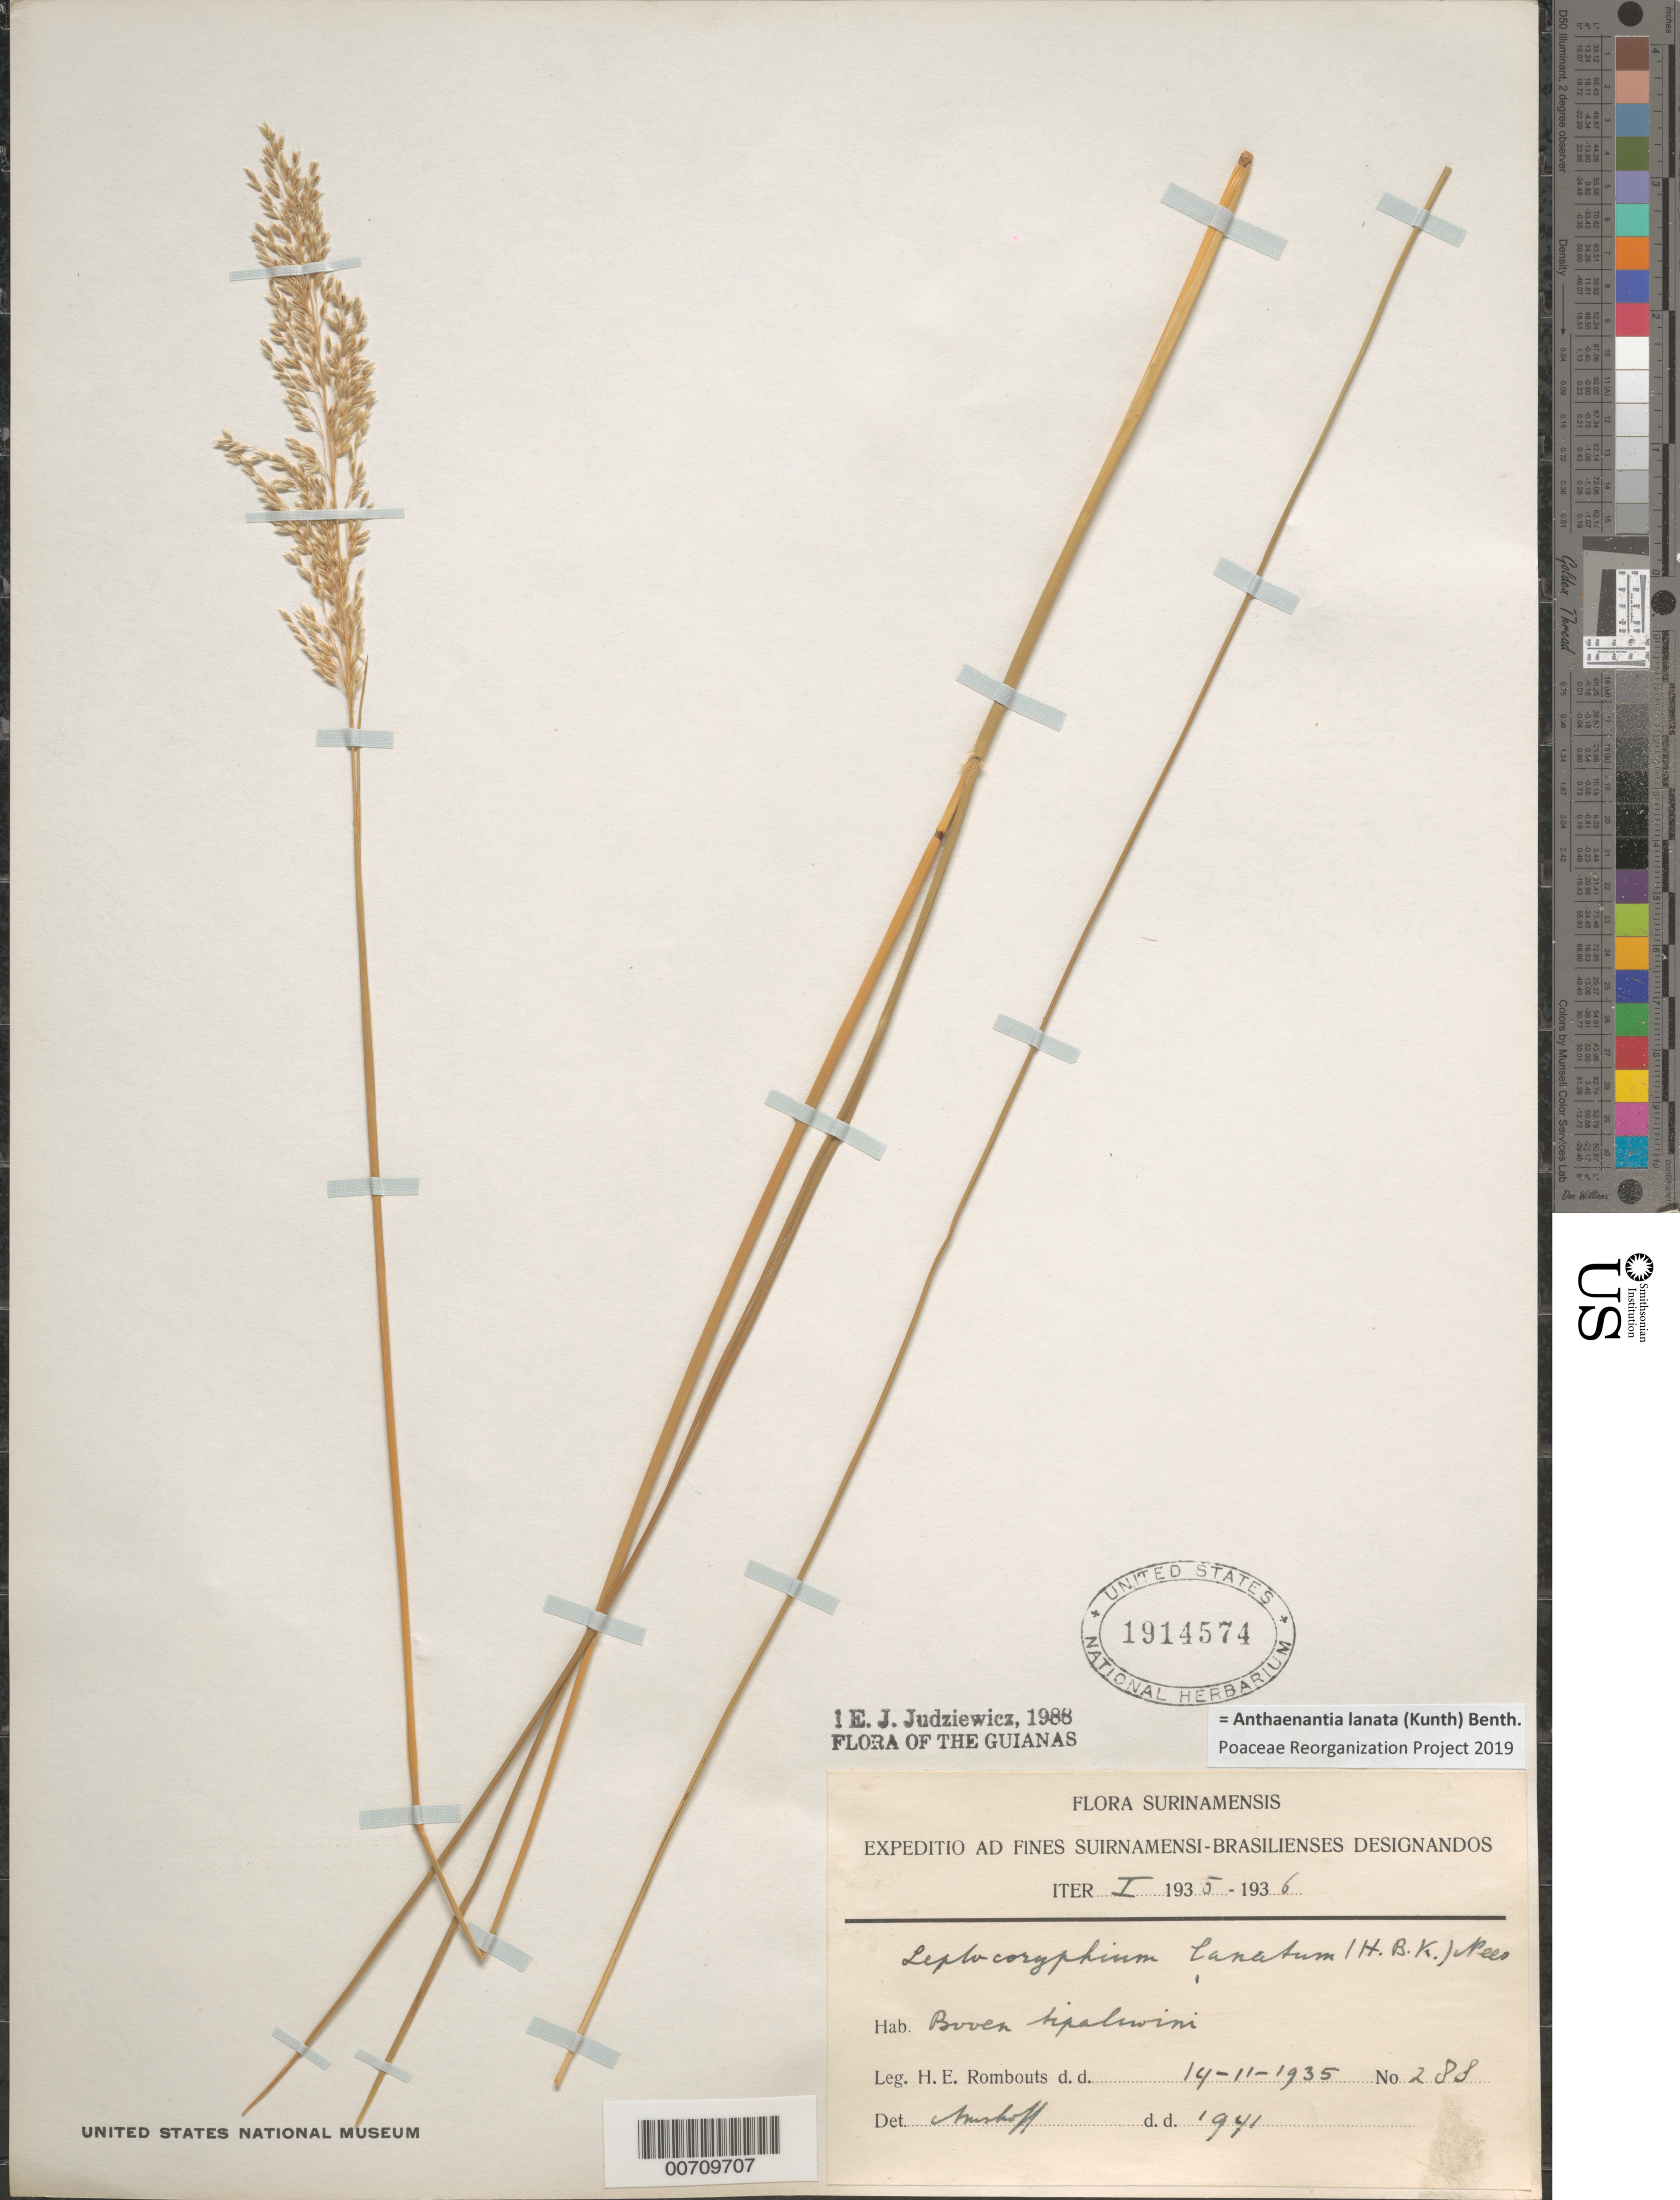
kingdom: Plantae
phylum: Tracheophyta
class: Liliopsida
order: Poales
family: Poaceae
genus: Leptocoryphium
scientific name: Leptocoryphium lanatum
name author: (Kunth) Nees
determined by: Amshoff, G. J. H.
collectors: H. Rombouts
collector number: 288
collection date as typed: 14-Nov-35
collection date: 1935-11-14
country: Suriname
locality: Upper Sipaliwini R.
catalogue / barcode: US 1914574